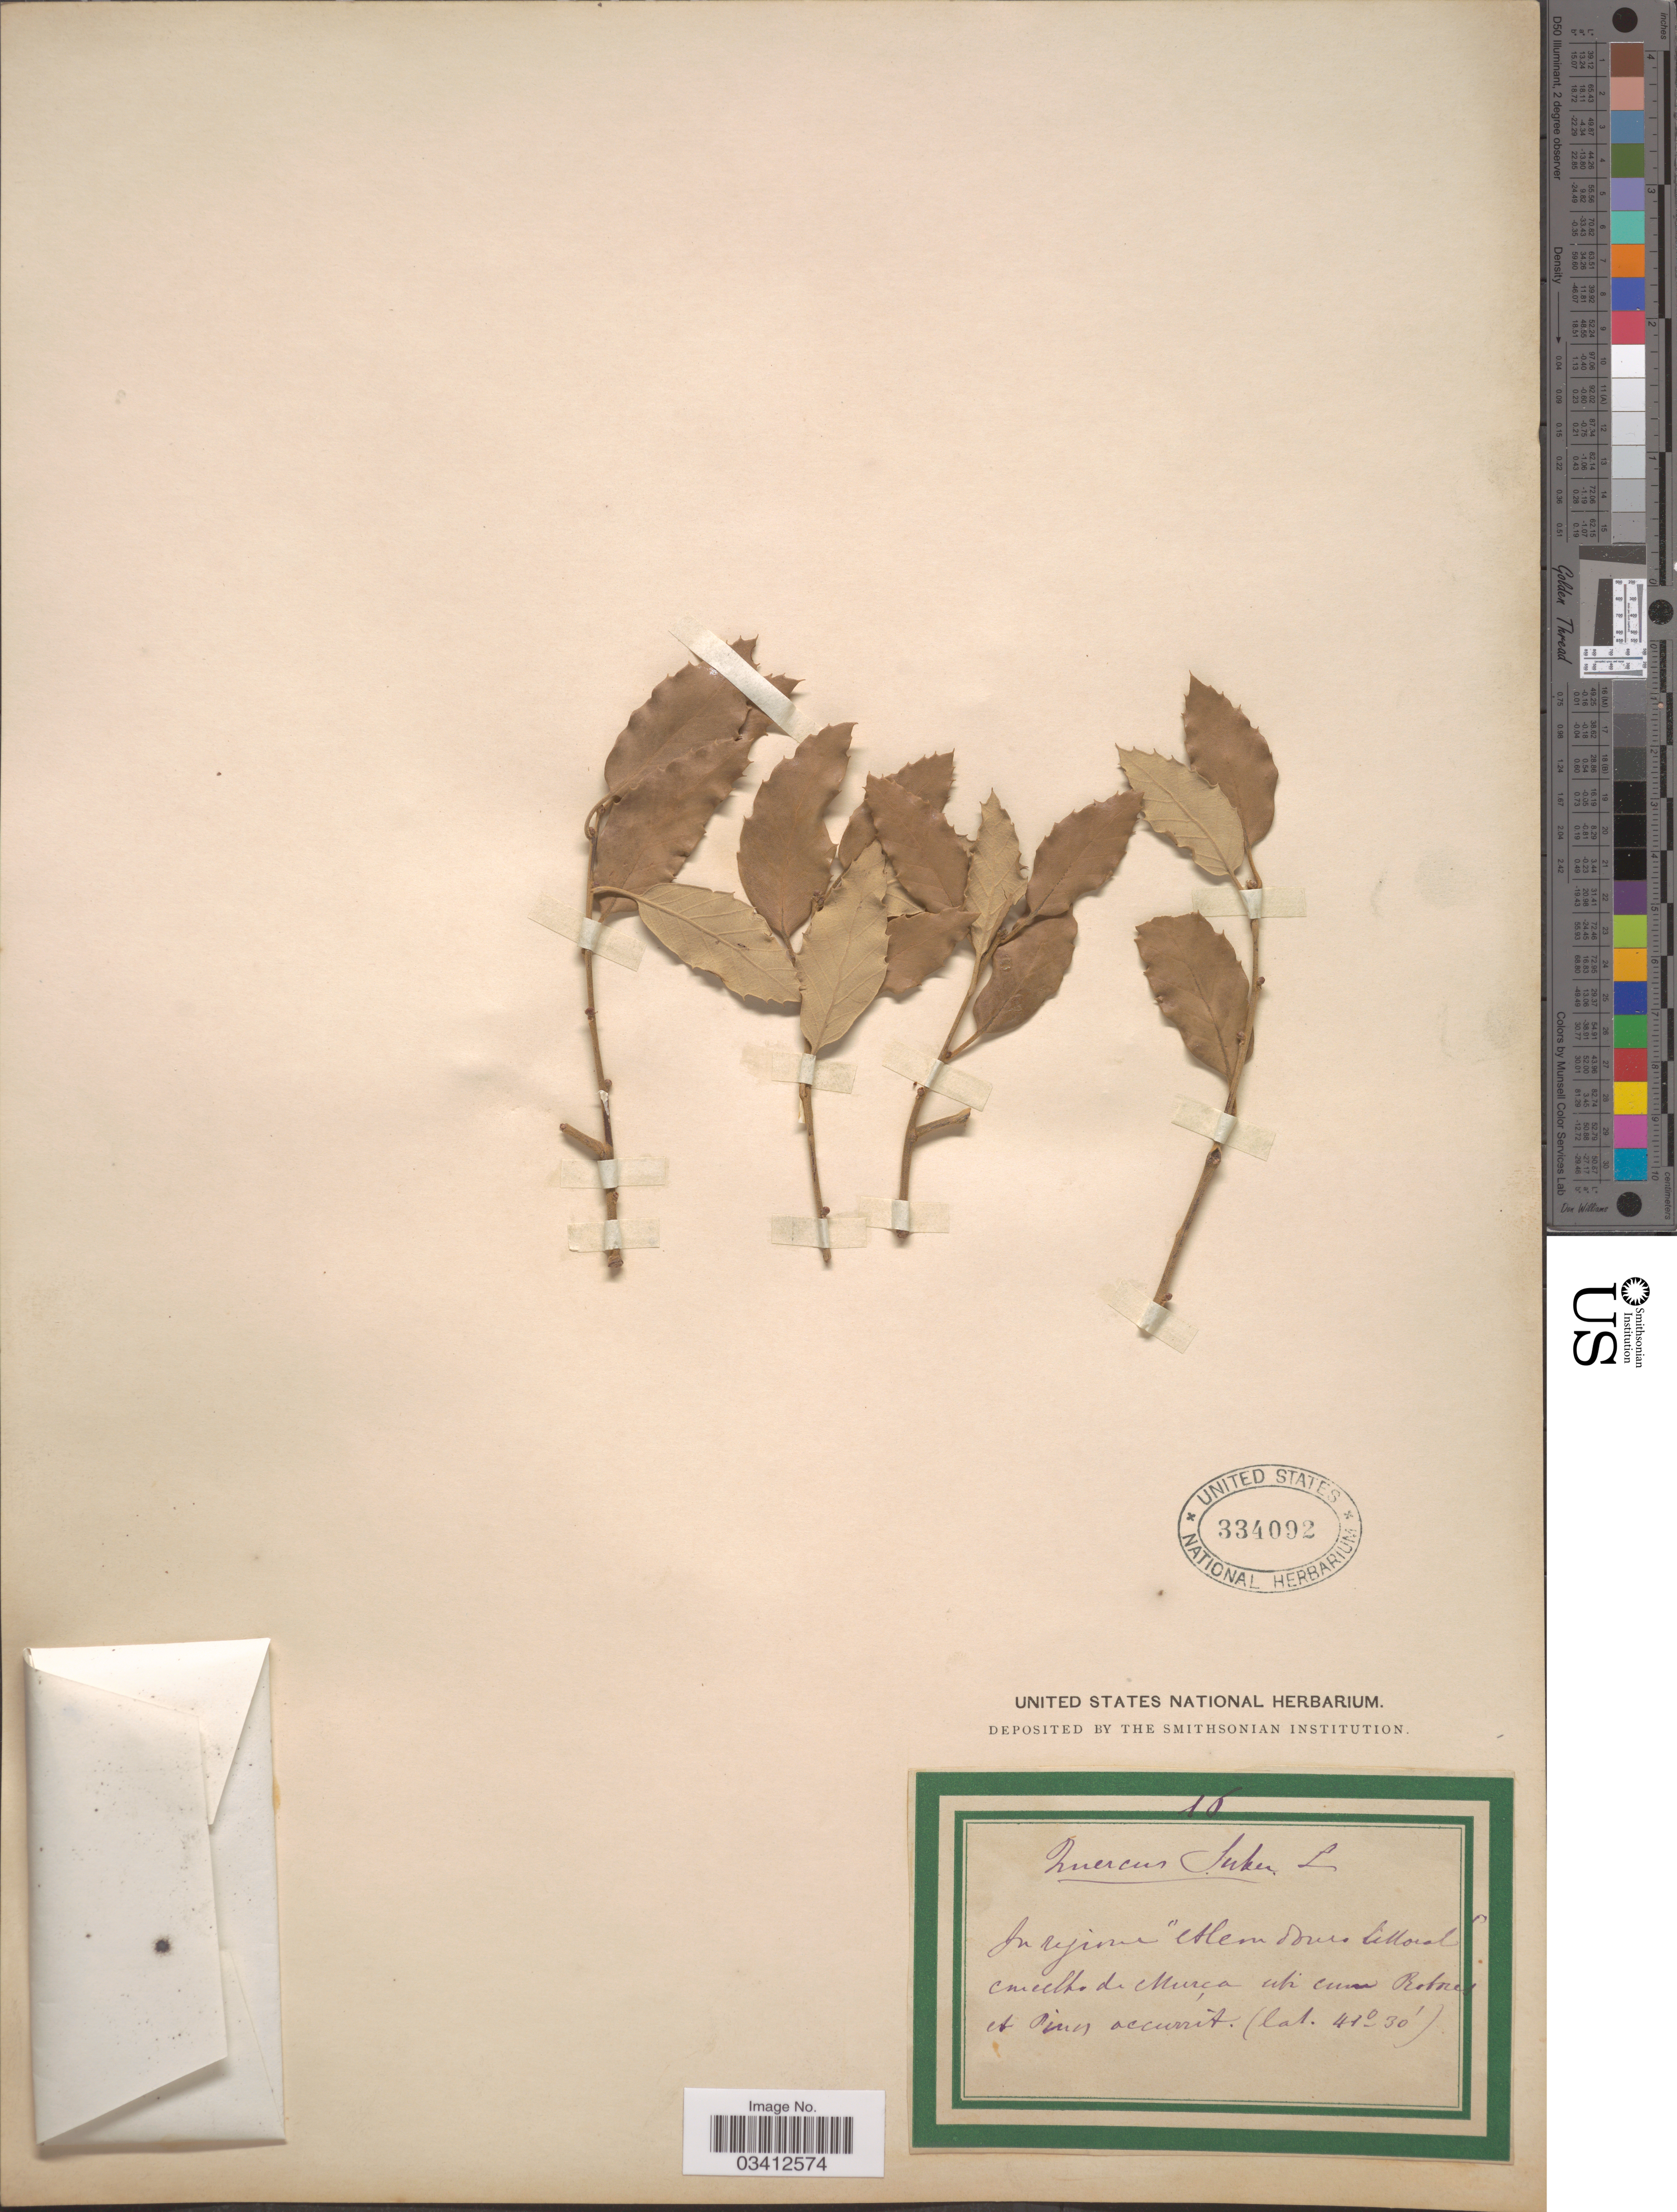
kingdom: Plantae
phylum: Tracheophyta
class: Magnoliopsida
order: Fagales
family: Fagaceae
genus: Quercus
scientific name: Quercus suber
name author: L.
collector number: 16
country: Portugal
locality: In regione "Alem doms [interpreted] littoral" conellho [interpreted] de Murca.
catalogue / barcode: US 334092